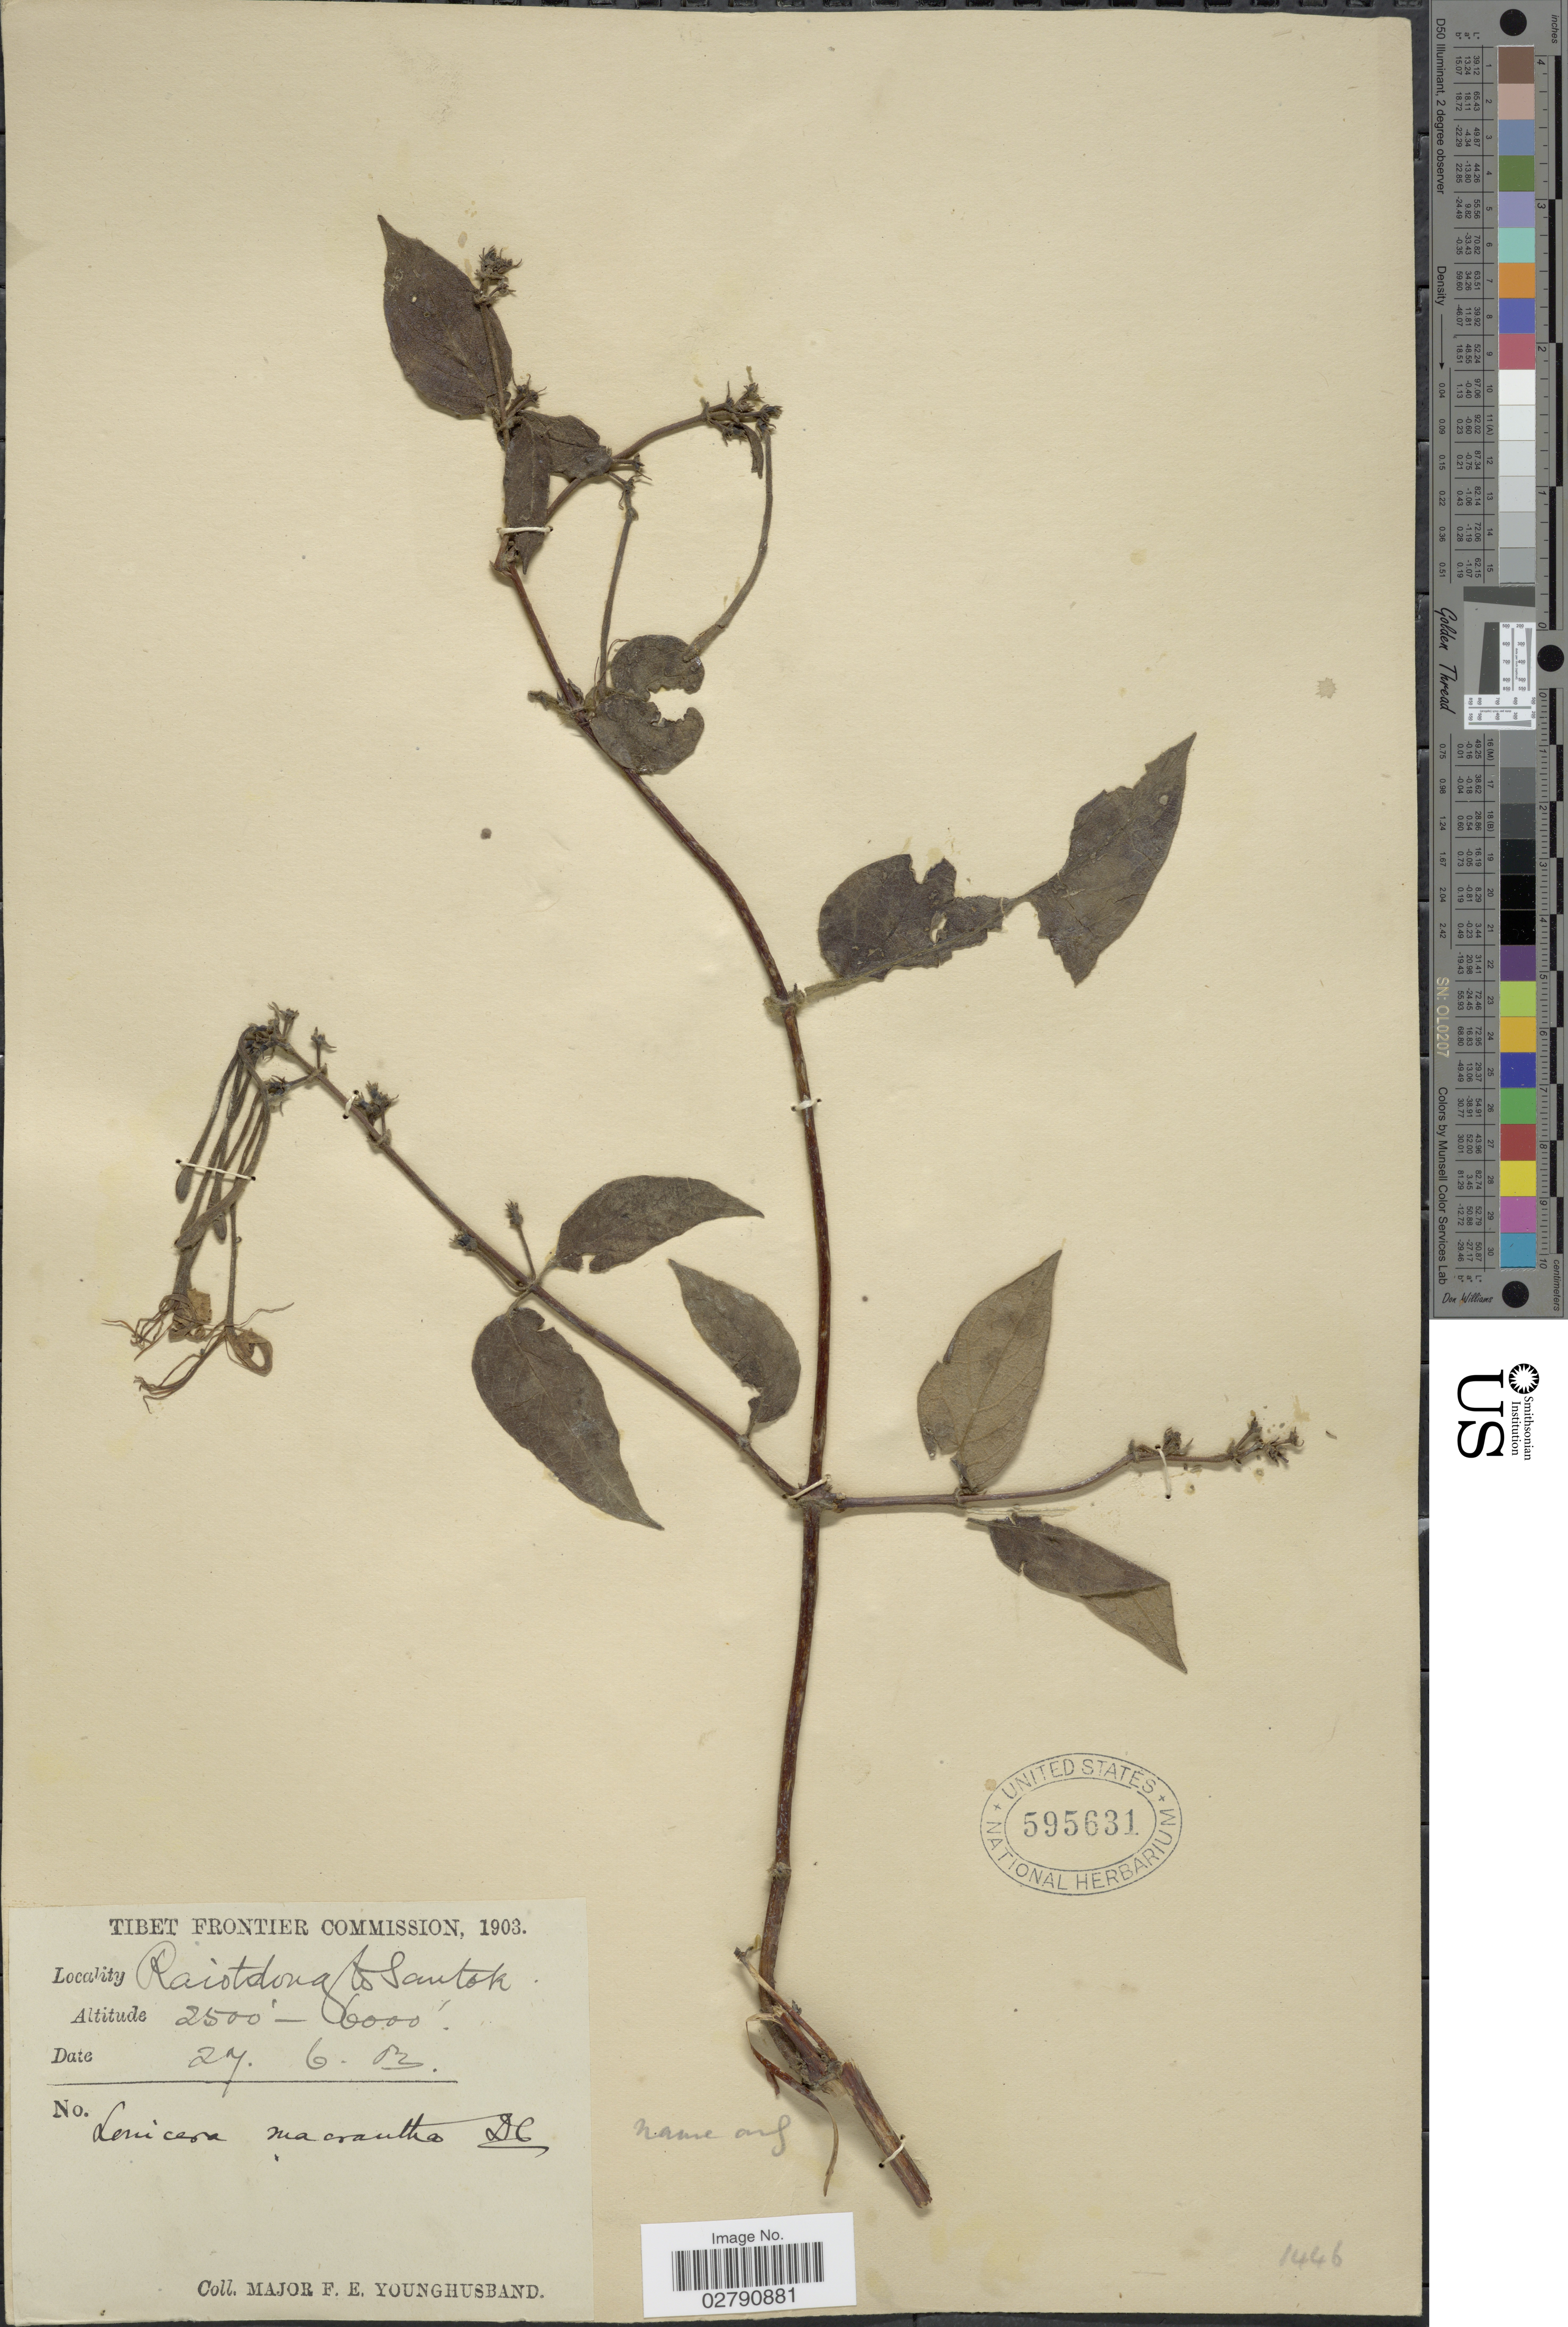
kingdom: Plantae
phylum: Tracheophyta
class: Magnoliopsida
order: Dipsacales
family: Caprifoliaceae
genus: Lonicera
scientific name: Lonicera macrantha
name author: Spreng.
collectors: F. Younghusband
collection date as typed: Transcribed d/m/y: 27/6/3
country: China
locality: Raiotdong to Santok. Tibet.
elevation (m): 762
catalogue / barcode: US 595631